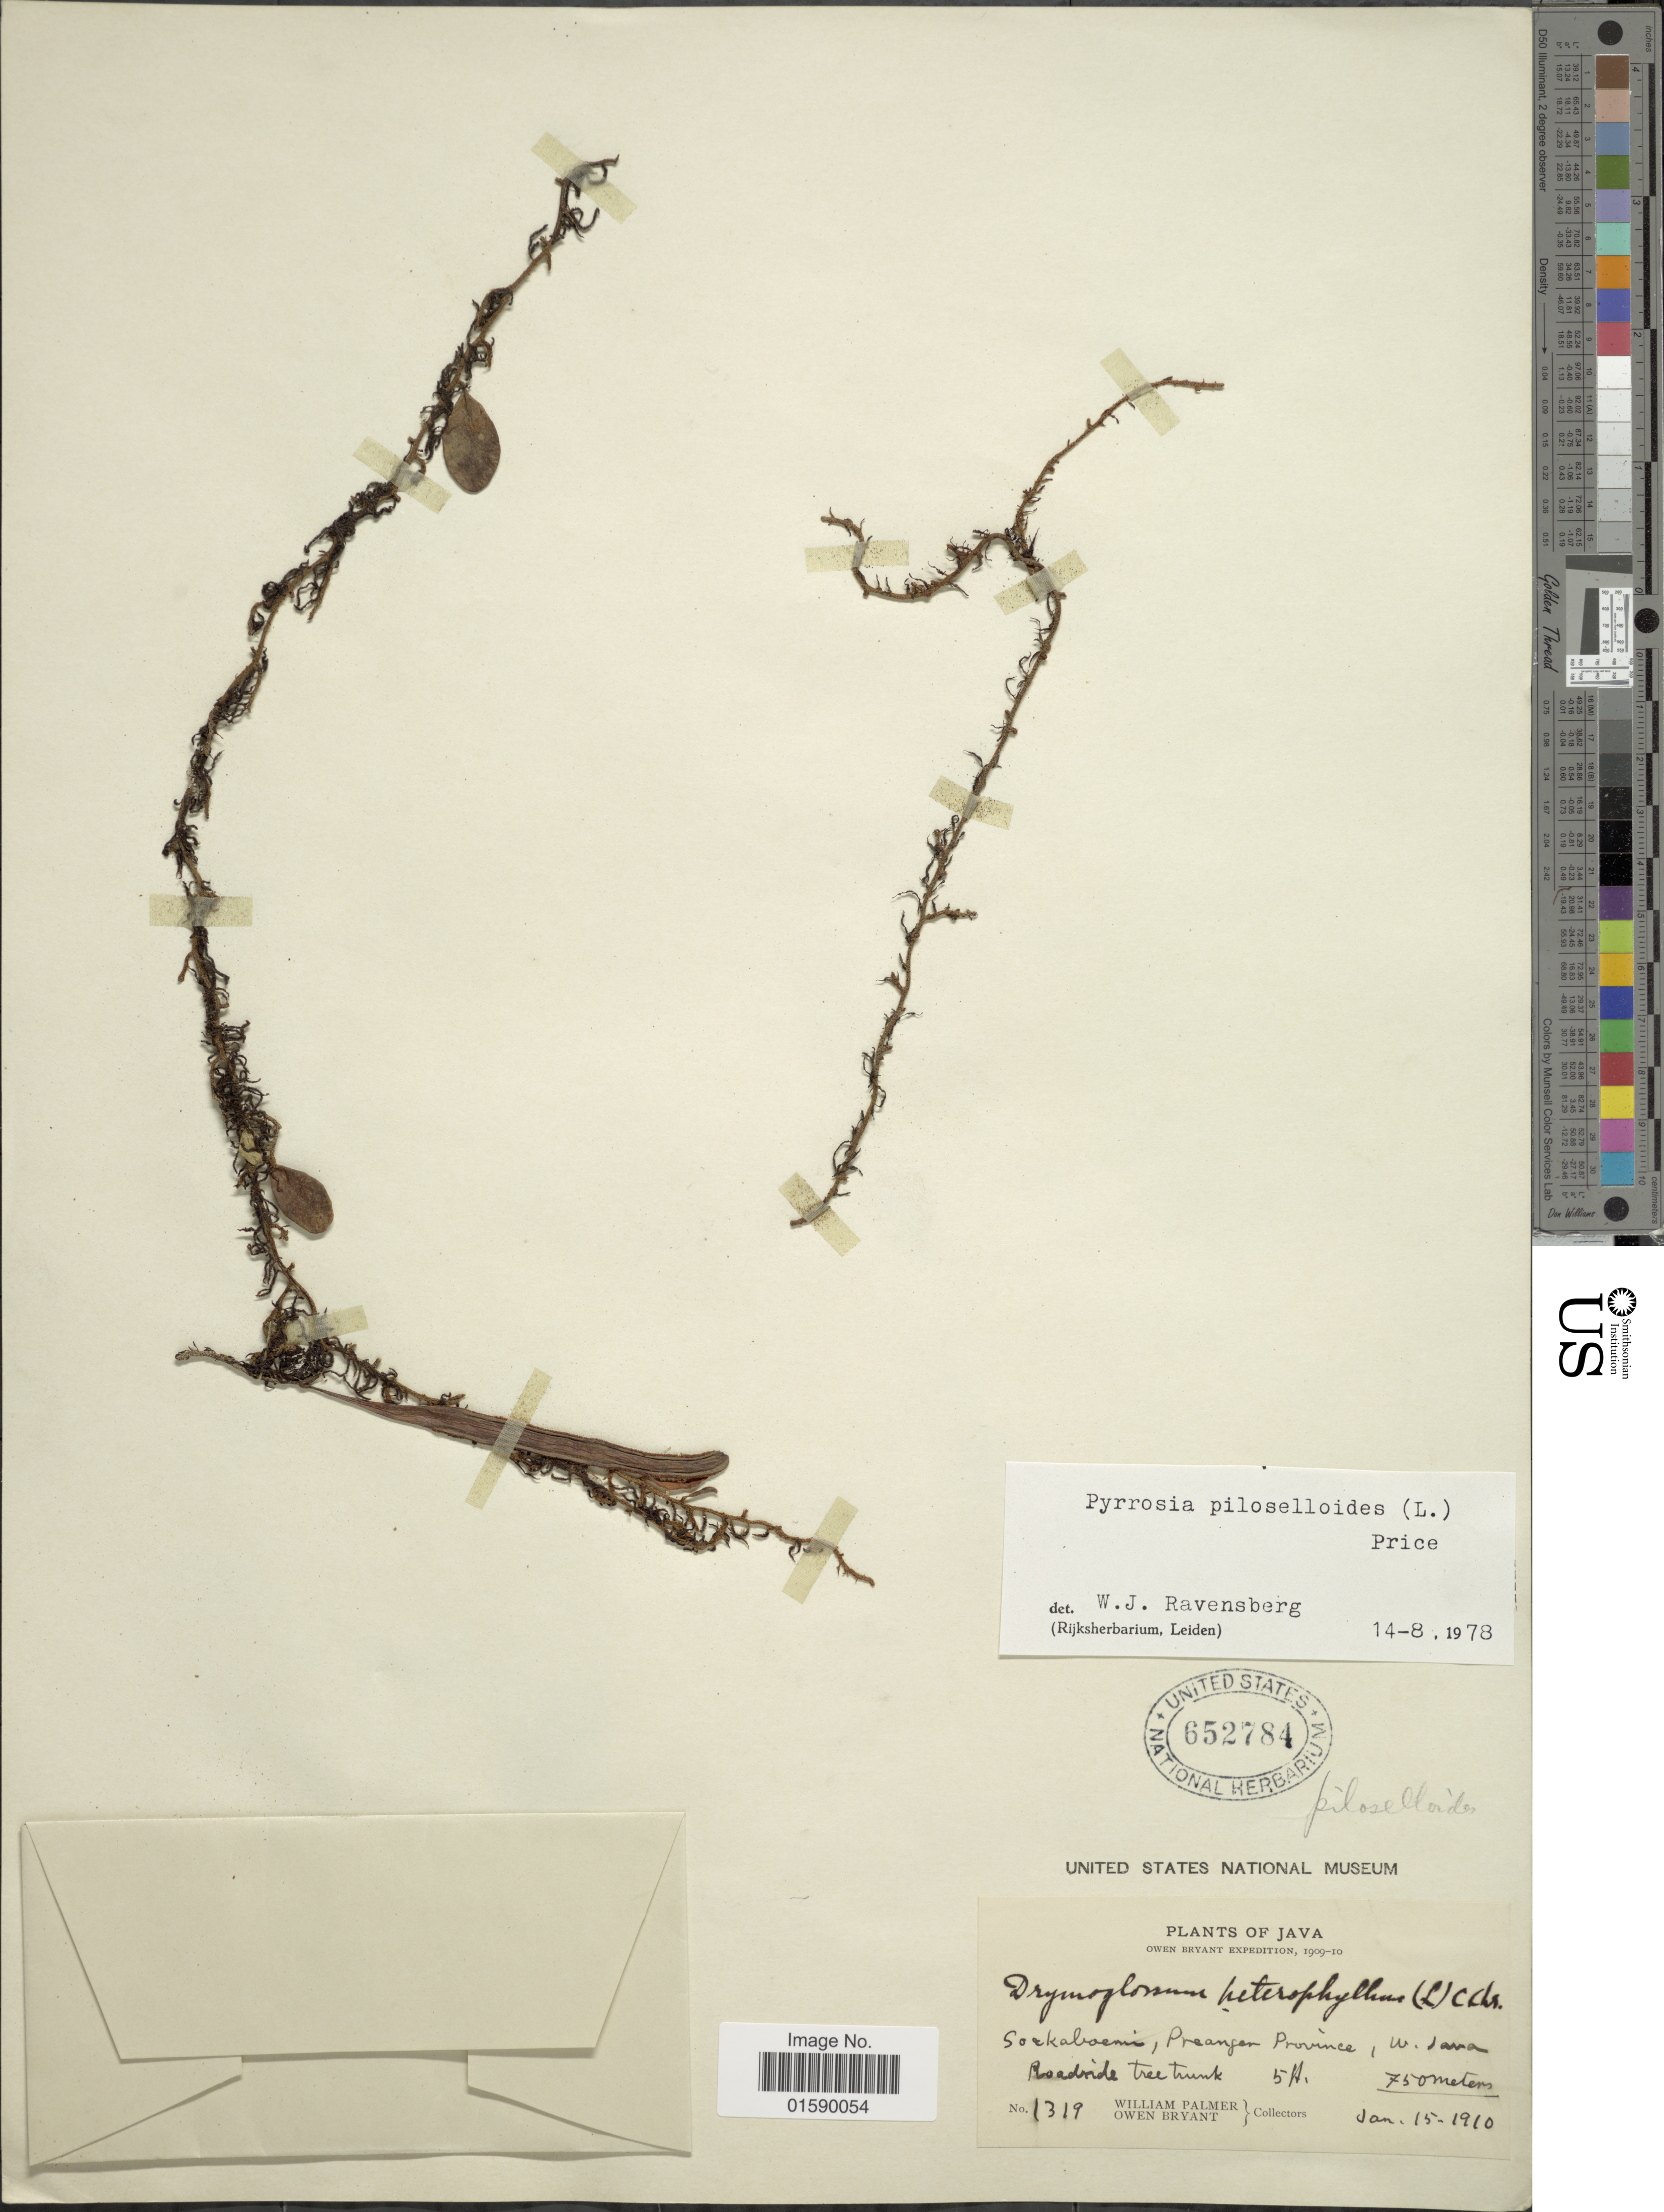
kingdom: Plantae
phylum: Tracheophyta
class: Polypodiopsida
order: Polypodiales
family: Polypodiaceae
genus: Pyrrosia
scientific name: Pyrrosia piloselloides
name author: (L.) M.G. Price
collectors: W. Palmer & O. Bryant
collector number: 1319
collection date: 1910-01-15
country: Indonesia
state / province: Java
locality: Java. Soekaboemi, Preanger Province, W. Java.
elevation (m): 750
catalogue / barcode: US 652784